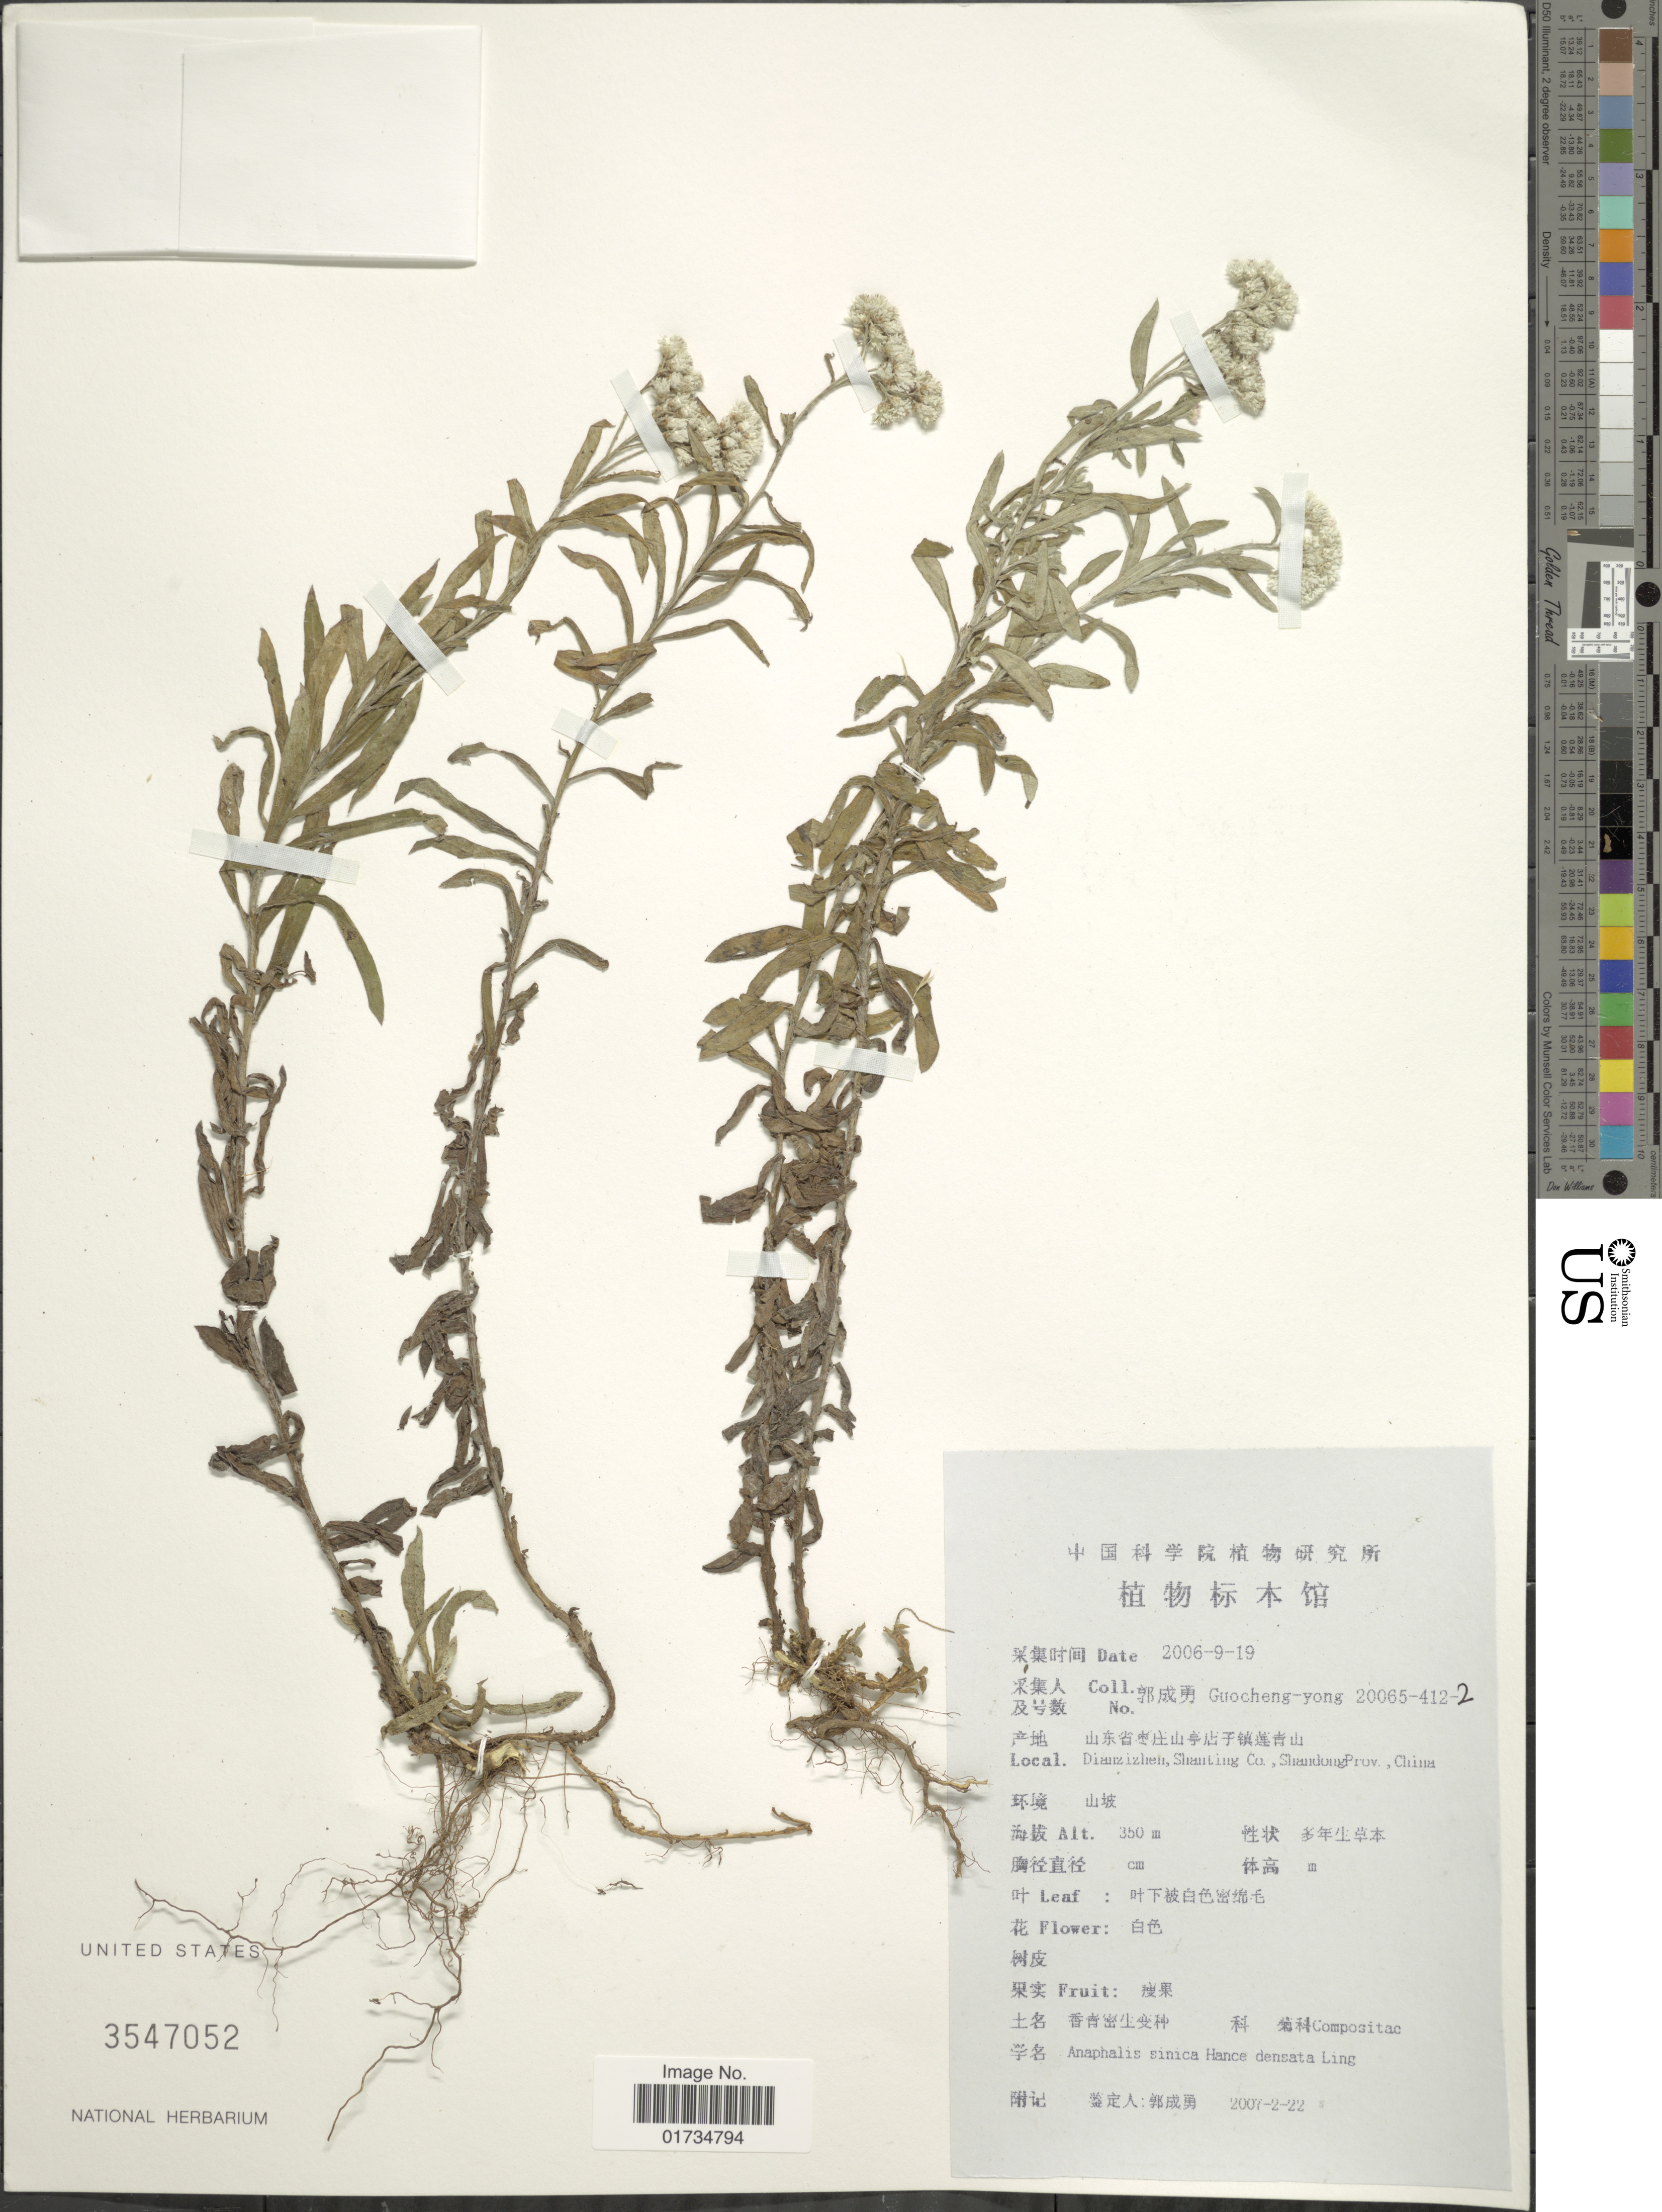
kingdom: Plantae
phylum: Tracheophyta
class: Magnoliopsida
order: Asterales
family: Asteraceae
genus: Anaphalis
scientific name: Anaphalis sinica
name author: Hance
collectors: Guo cheng-yong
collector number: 20065-412-2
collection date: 2006-09-19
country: China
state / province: Shandong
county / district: Shanting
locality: Zazhuag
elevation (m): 350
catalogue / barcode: US 3547052